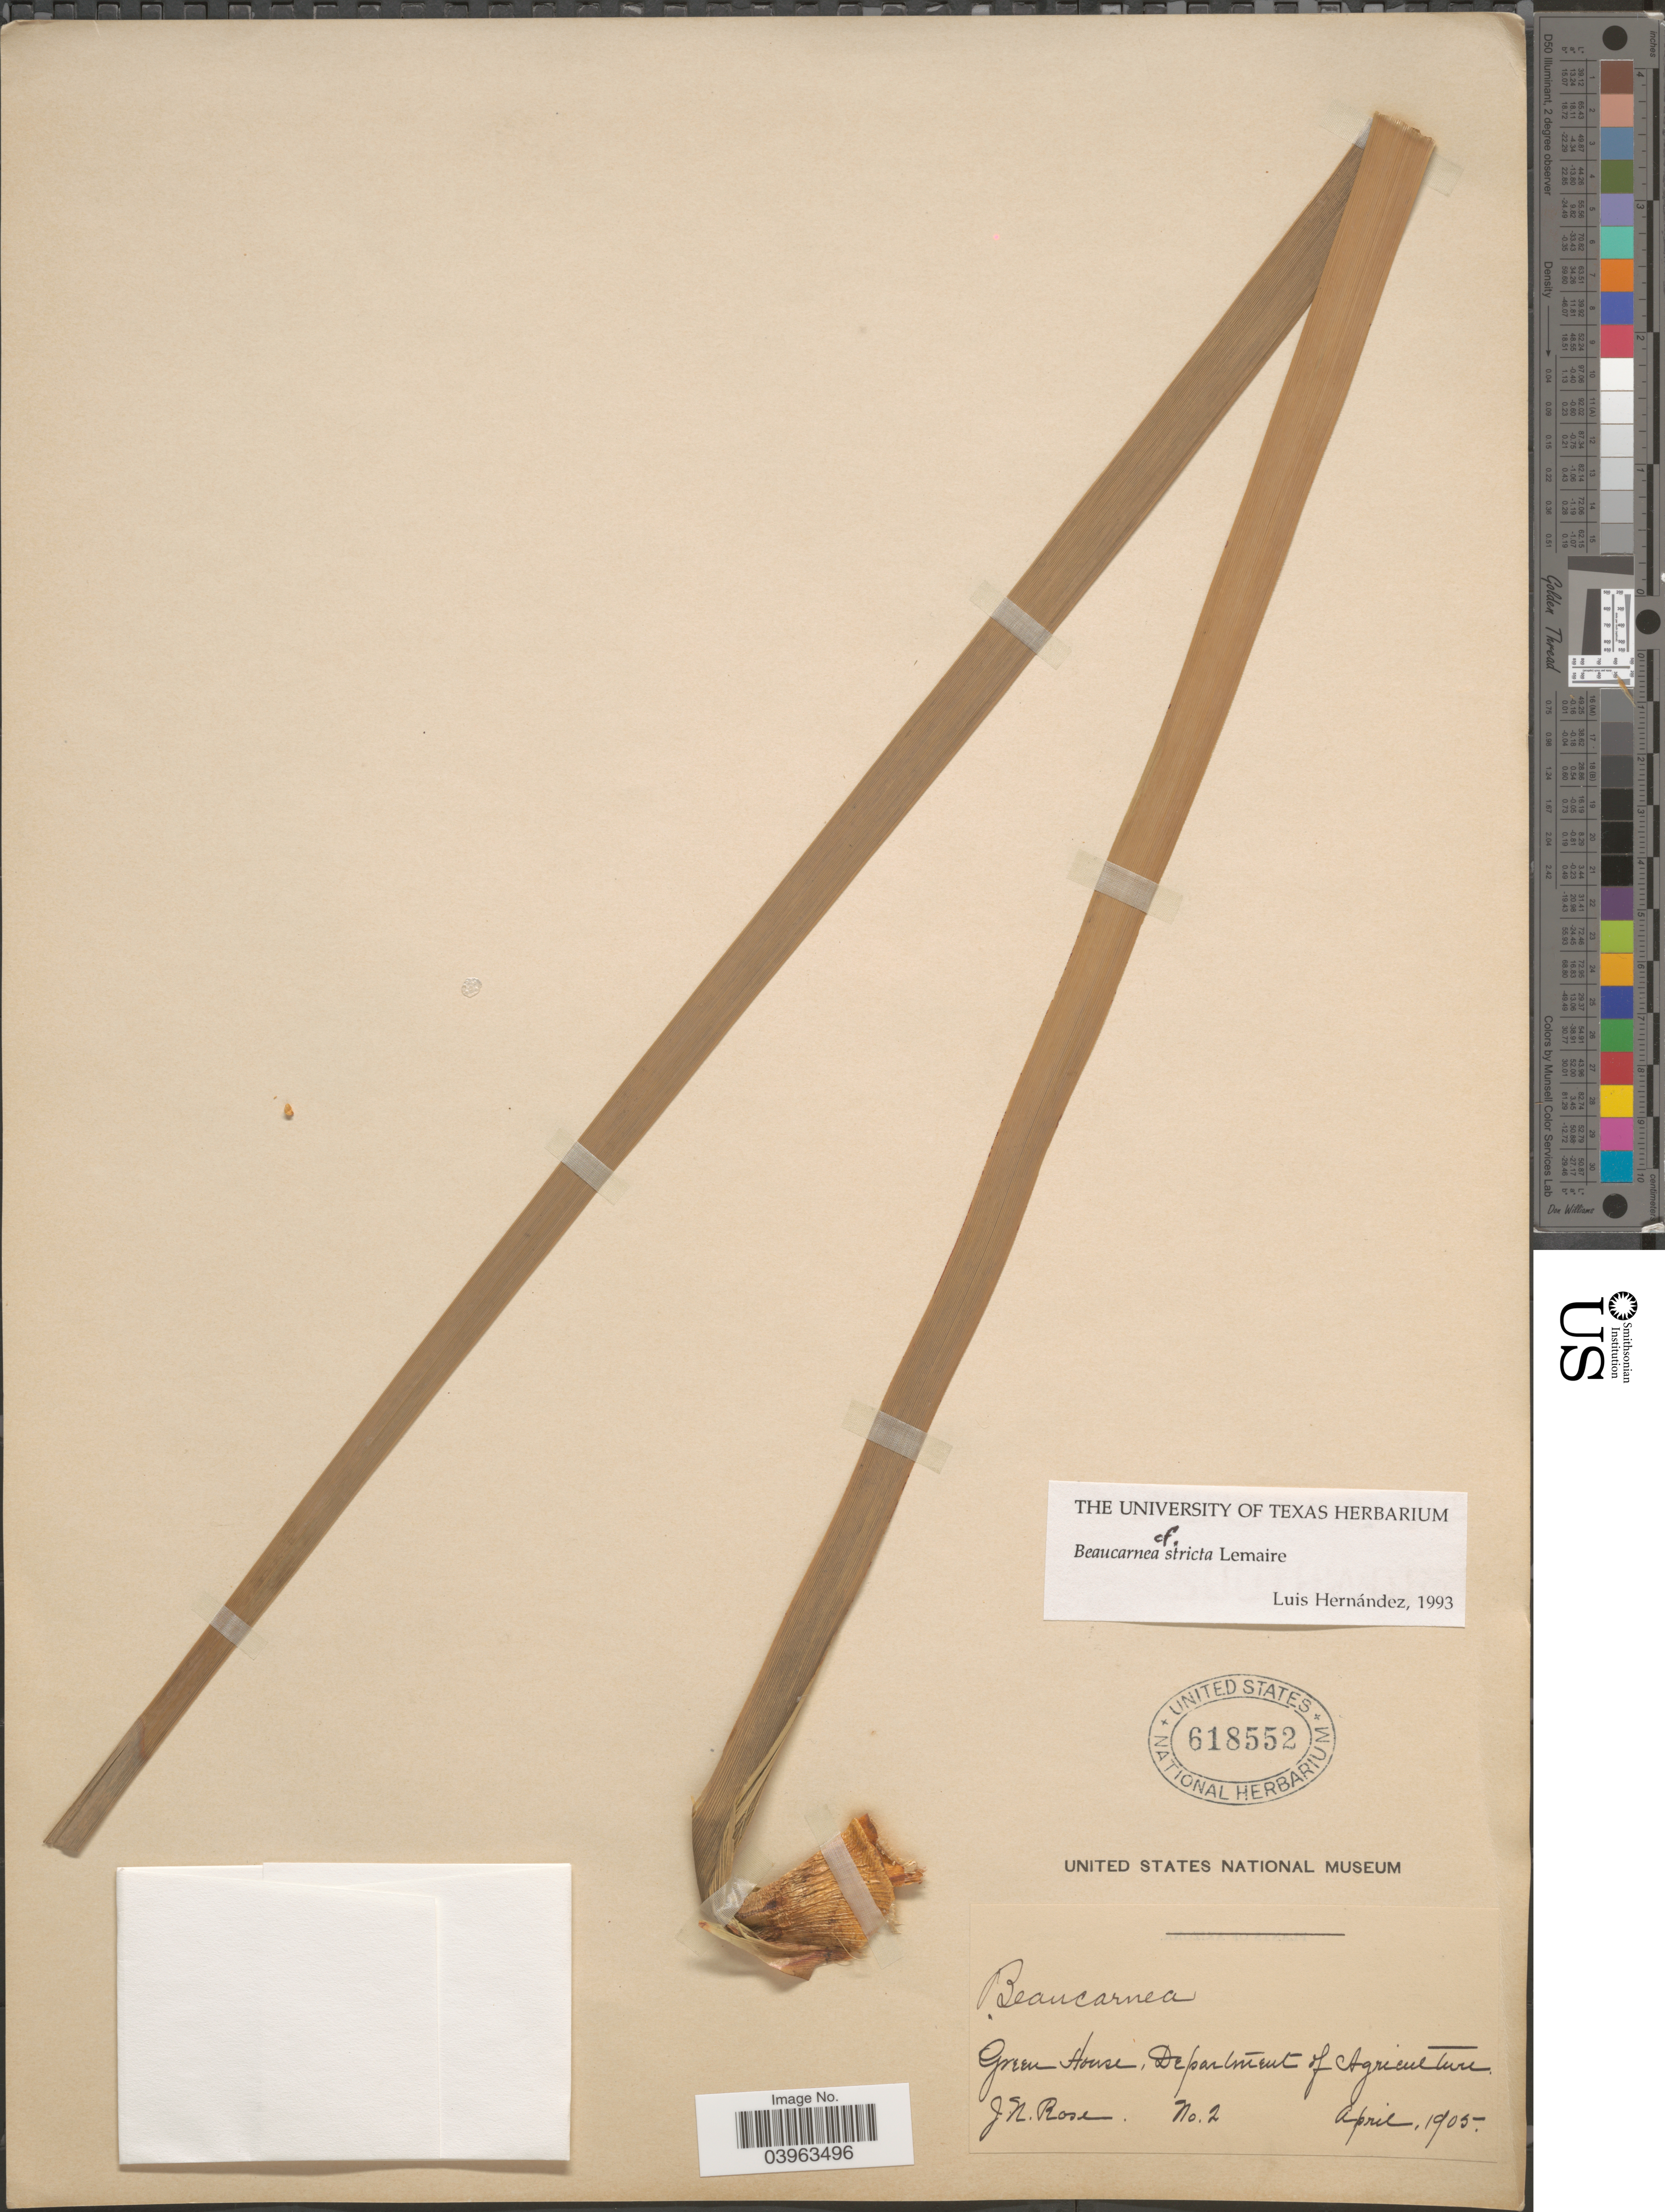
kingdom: Plantae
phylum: Tracheophyta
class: Liliopsida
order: Asparagales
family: Asparagaceae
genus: Beaucarnea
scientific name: Beaucarnea stricta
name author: Lem.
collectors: J. N. Rose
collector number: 2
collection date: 1905-04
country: United States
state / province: District of Columbia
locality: Green House, Department of Agriculture.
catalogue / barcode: US 618552